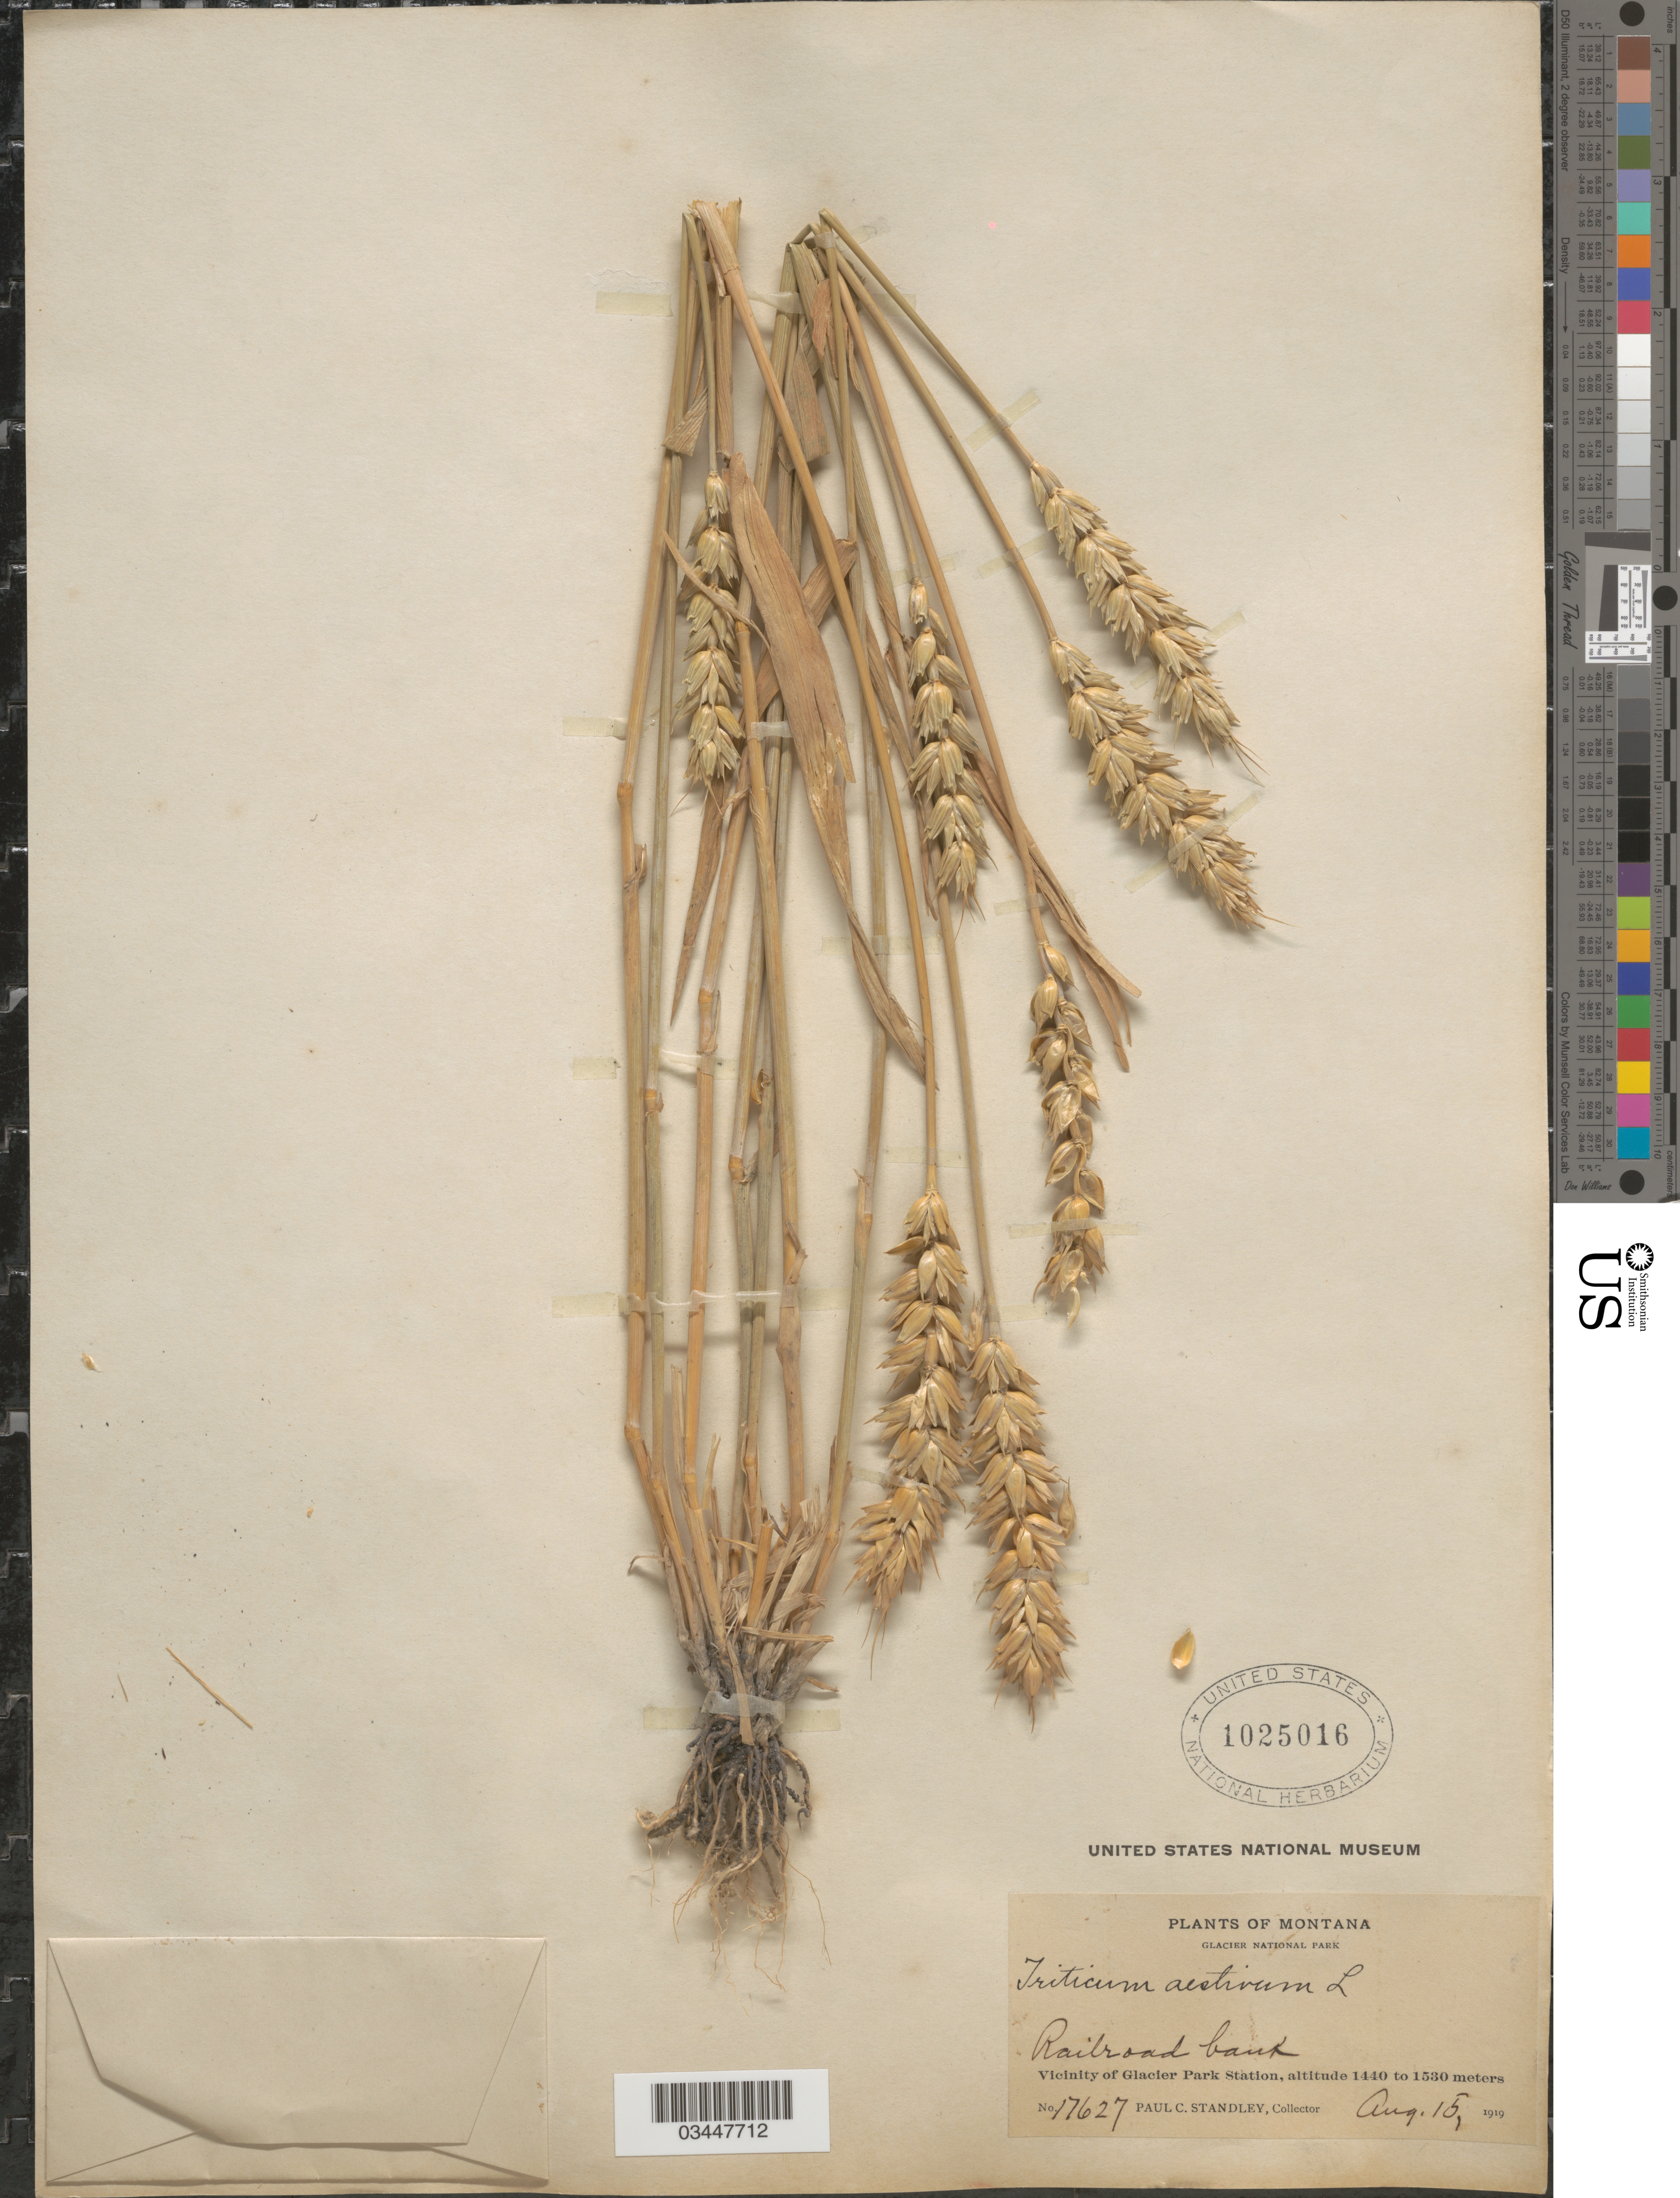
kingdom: Plantae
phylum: Tracheophyta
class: Liliopsida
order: Poales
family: Poaceae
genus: Triticum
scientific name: Triticum aestivum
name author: L.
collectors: P. C. Standley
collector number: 17627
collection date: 1919-08-15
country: United States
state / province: Montana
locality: Glacier National Park. Railroad bank. Vicinity of Glacier Park Station.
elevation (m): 1440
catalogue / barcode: US 1025016